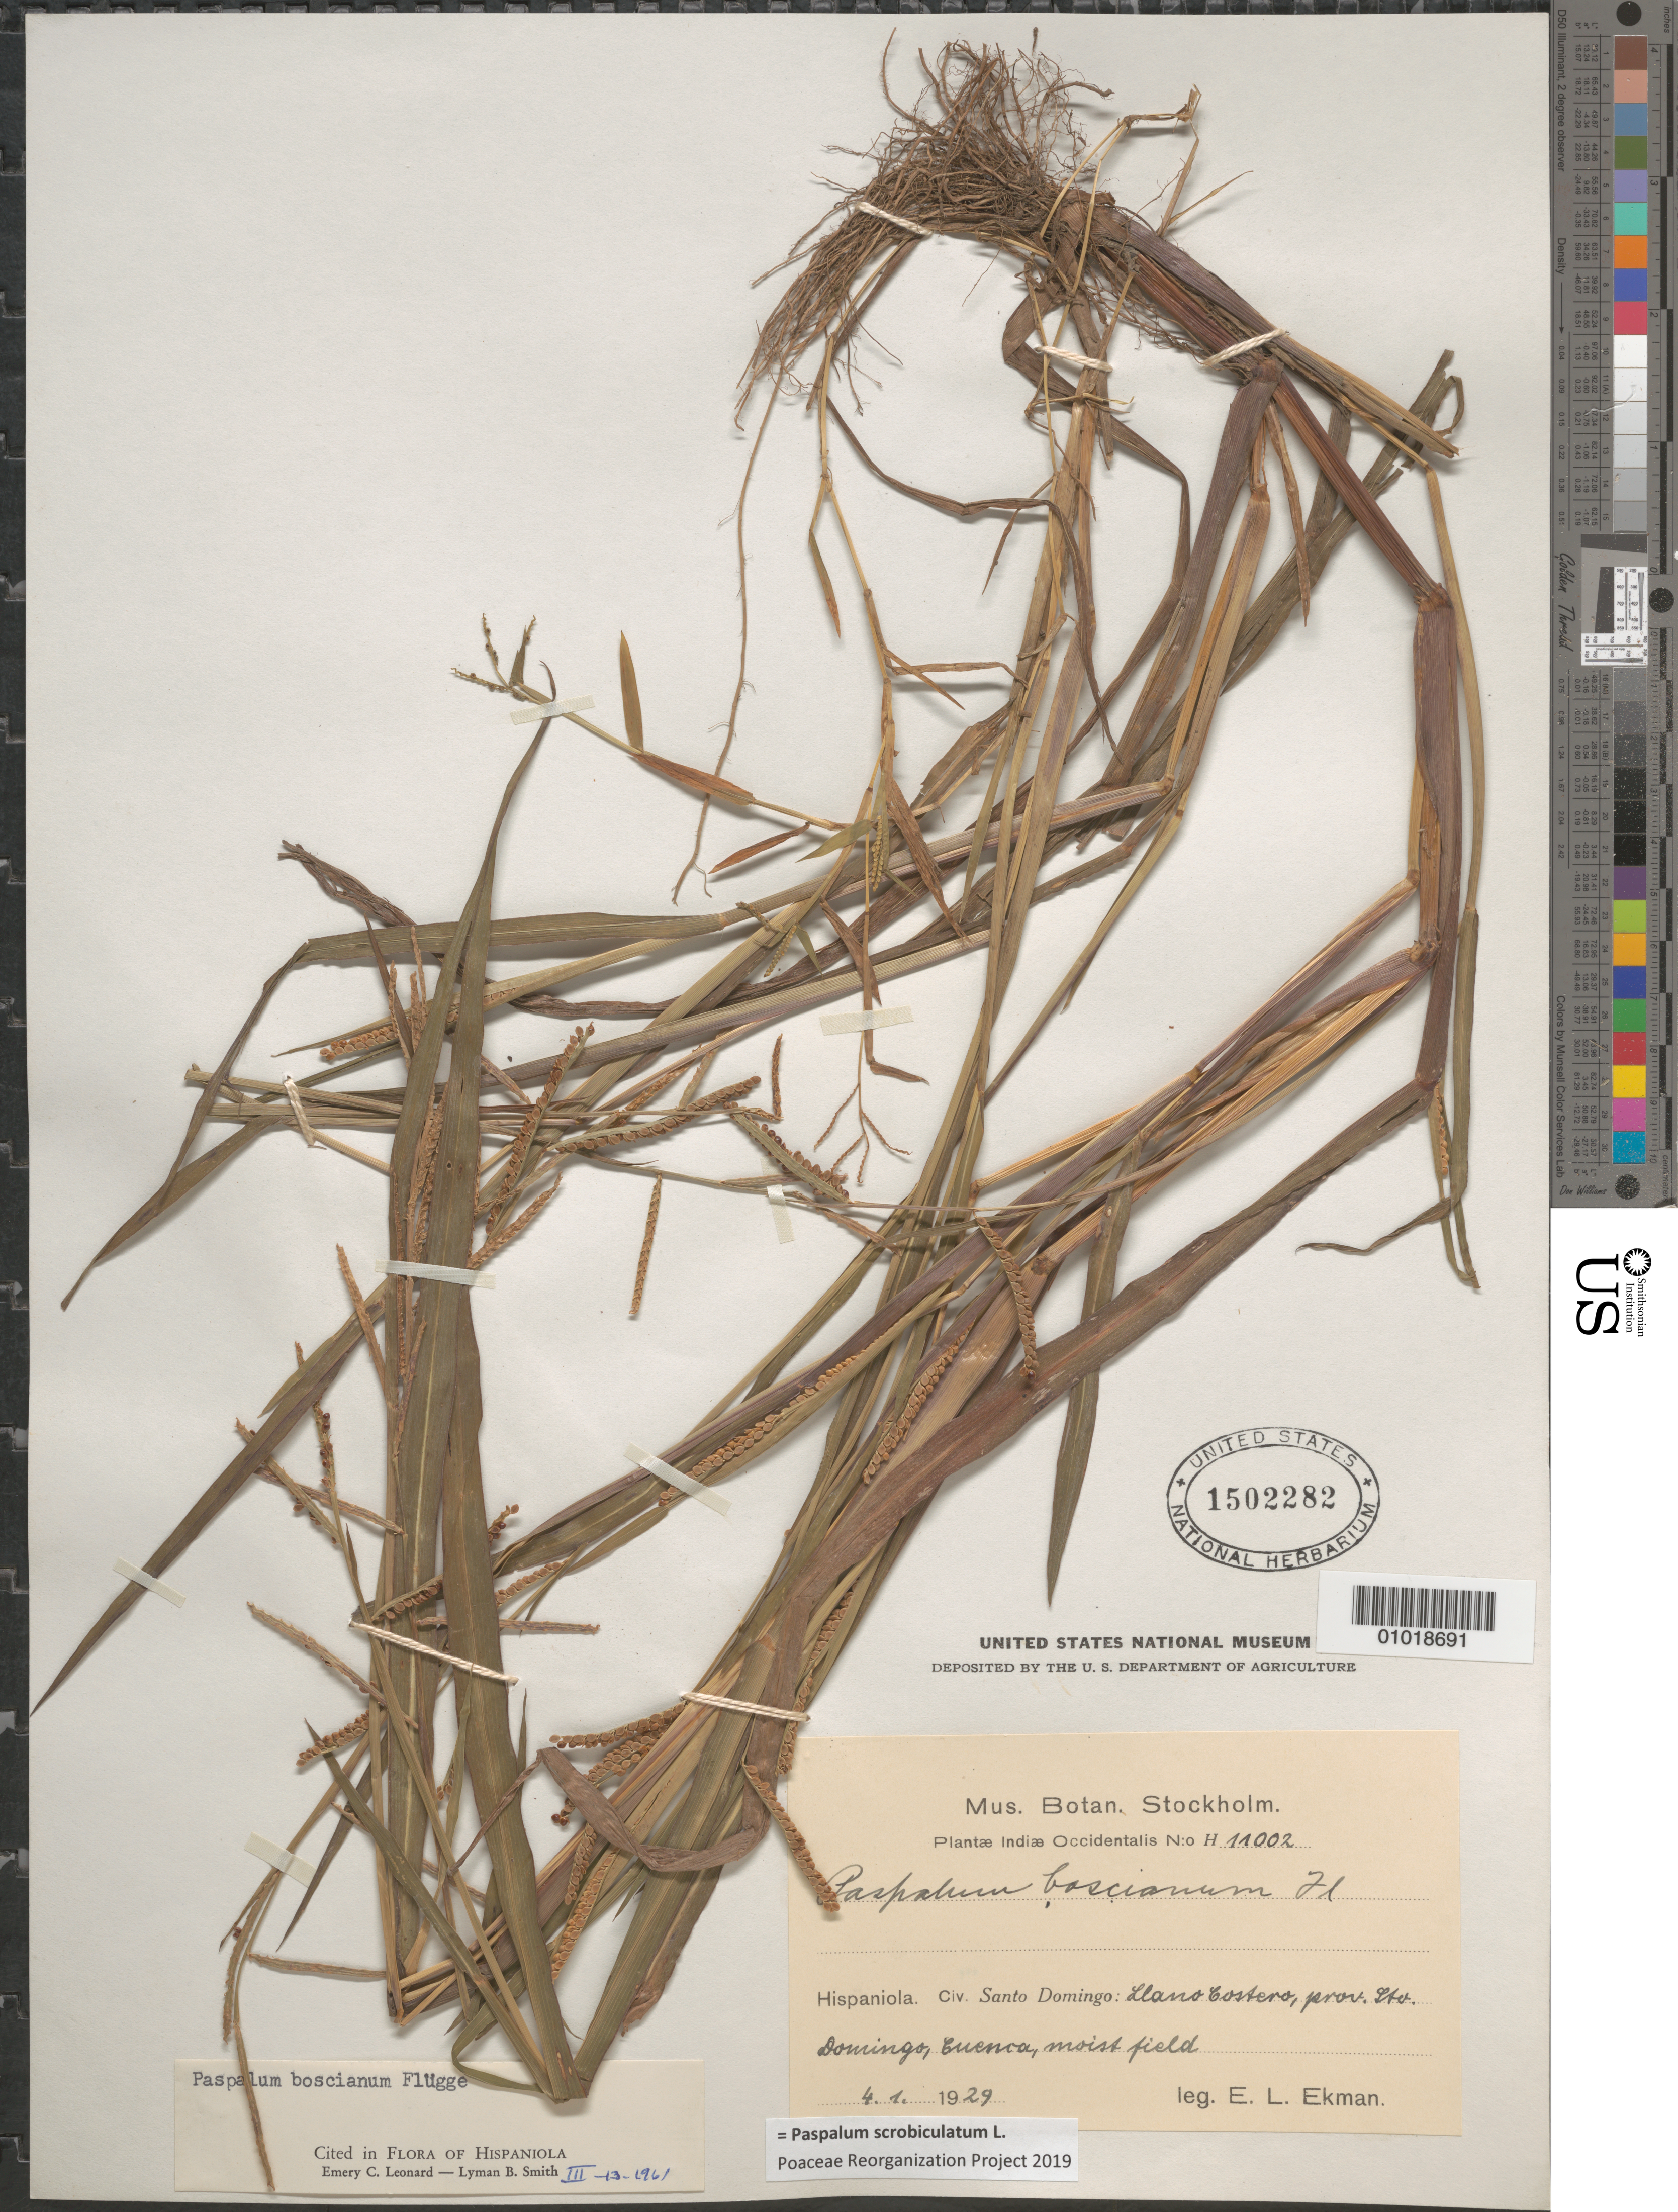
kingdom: Plantae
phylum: Tracheophyta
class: Liliopsida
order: Poales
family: Poaceae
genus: Paspalum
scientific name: Paspalum boscianum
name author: Flüggé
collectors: E. L. Ekman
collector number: H 11002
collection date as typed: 01 Apr 1929 or 04 Jan 1929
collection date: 1929-01-04 or 1929-04-01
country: Dominican Republic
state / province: Distrito Nacional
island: Hispaniola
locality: Llano Contero, prov. Santo Domingo, Cuenca, moist field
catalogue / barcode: US 1502282